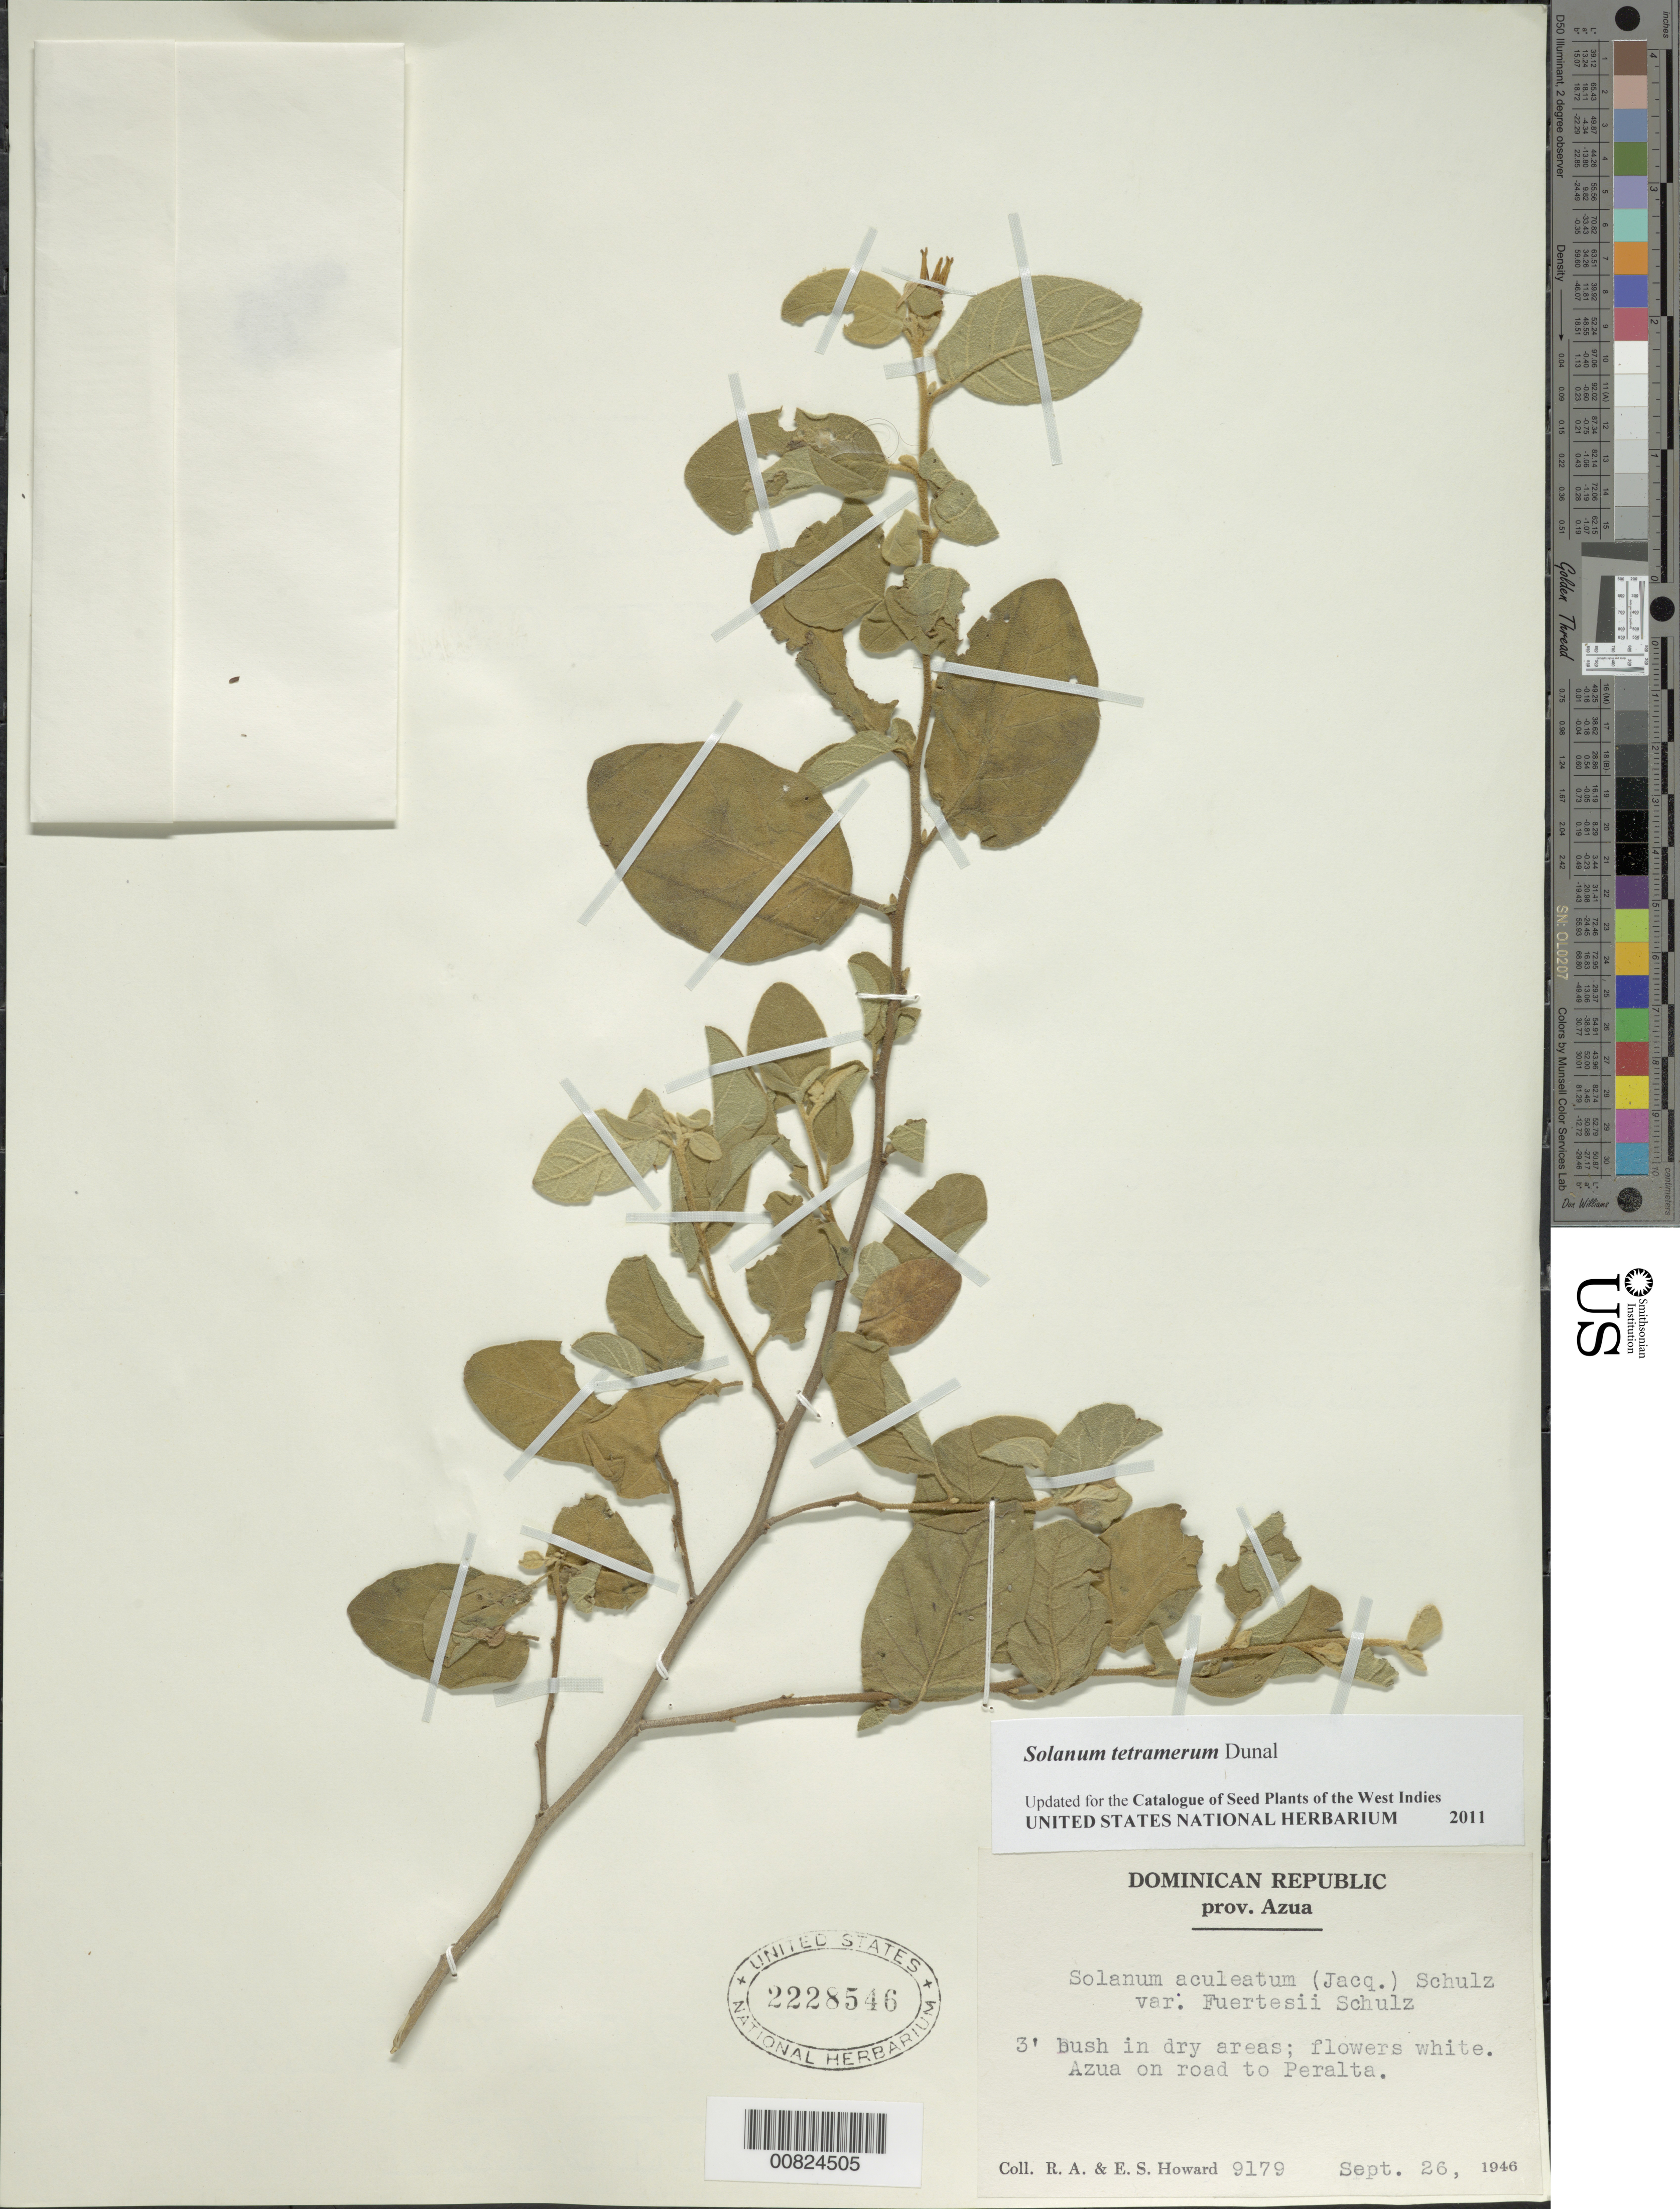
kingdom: Plantae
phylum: Tracheophyta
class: Magnoliopsida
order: Solanales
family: Solanaceae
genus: Solanum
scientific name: Solanum aquartia var. fuertesii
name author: (O.E. Schulz) Alain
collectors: R. A. Howard & E. S. Howard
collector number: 9179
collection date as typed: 26 Sep 1946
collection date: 1946-09-26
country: Dominican Republic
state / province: Azua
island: Hispaniola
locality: On road to Peralta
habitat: In dry areas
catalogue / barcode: US 2228546